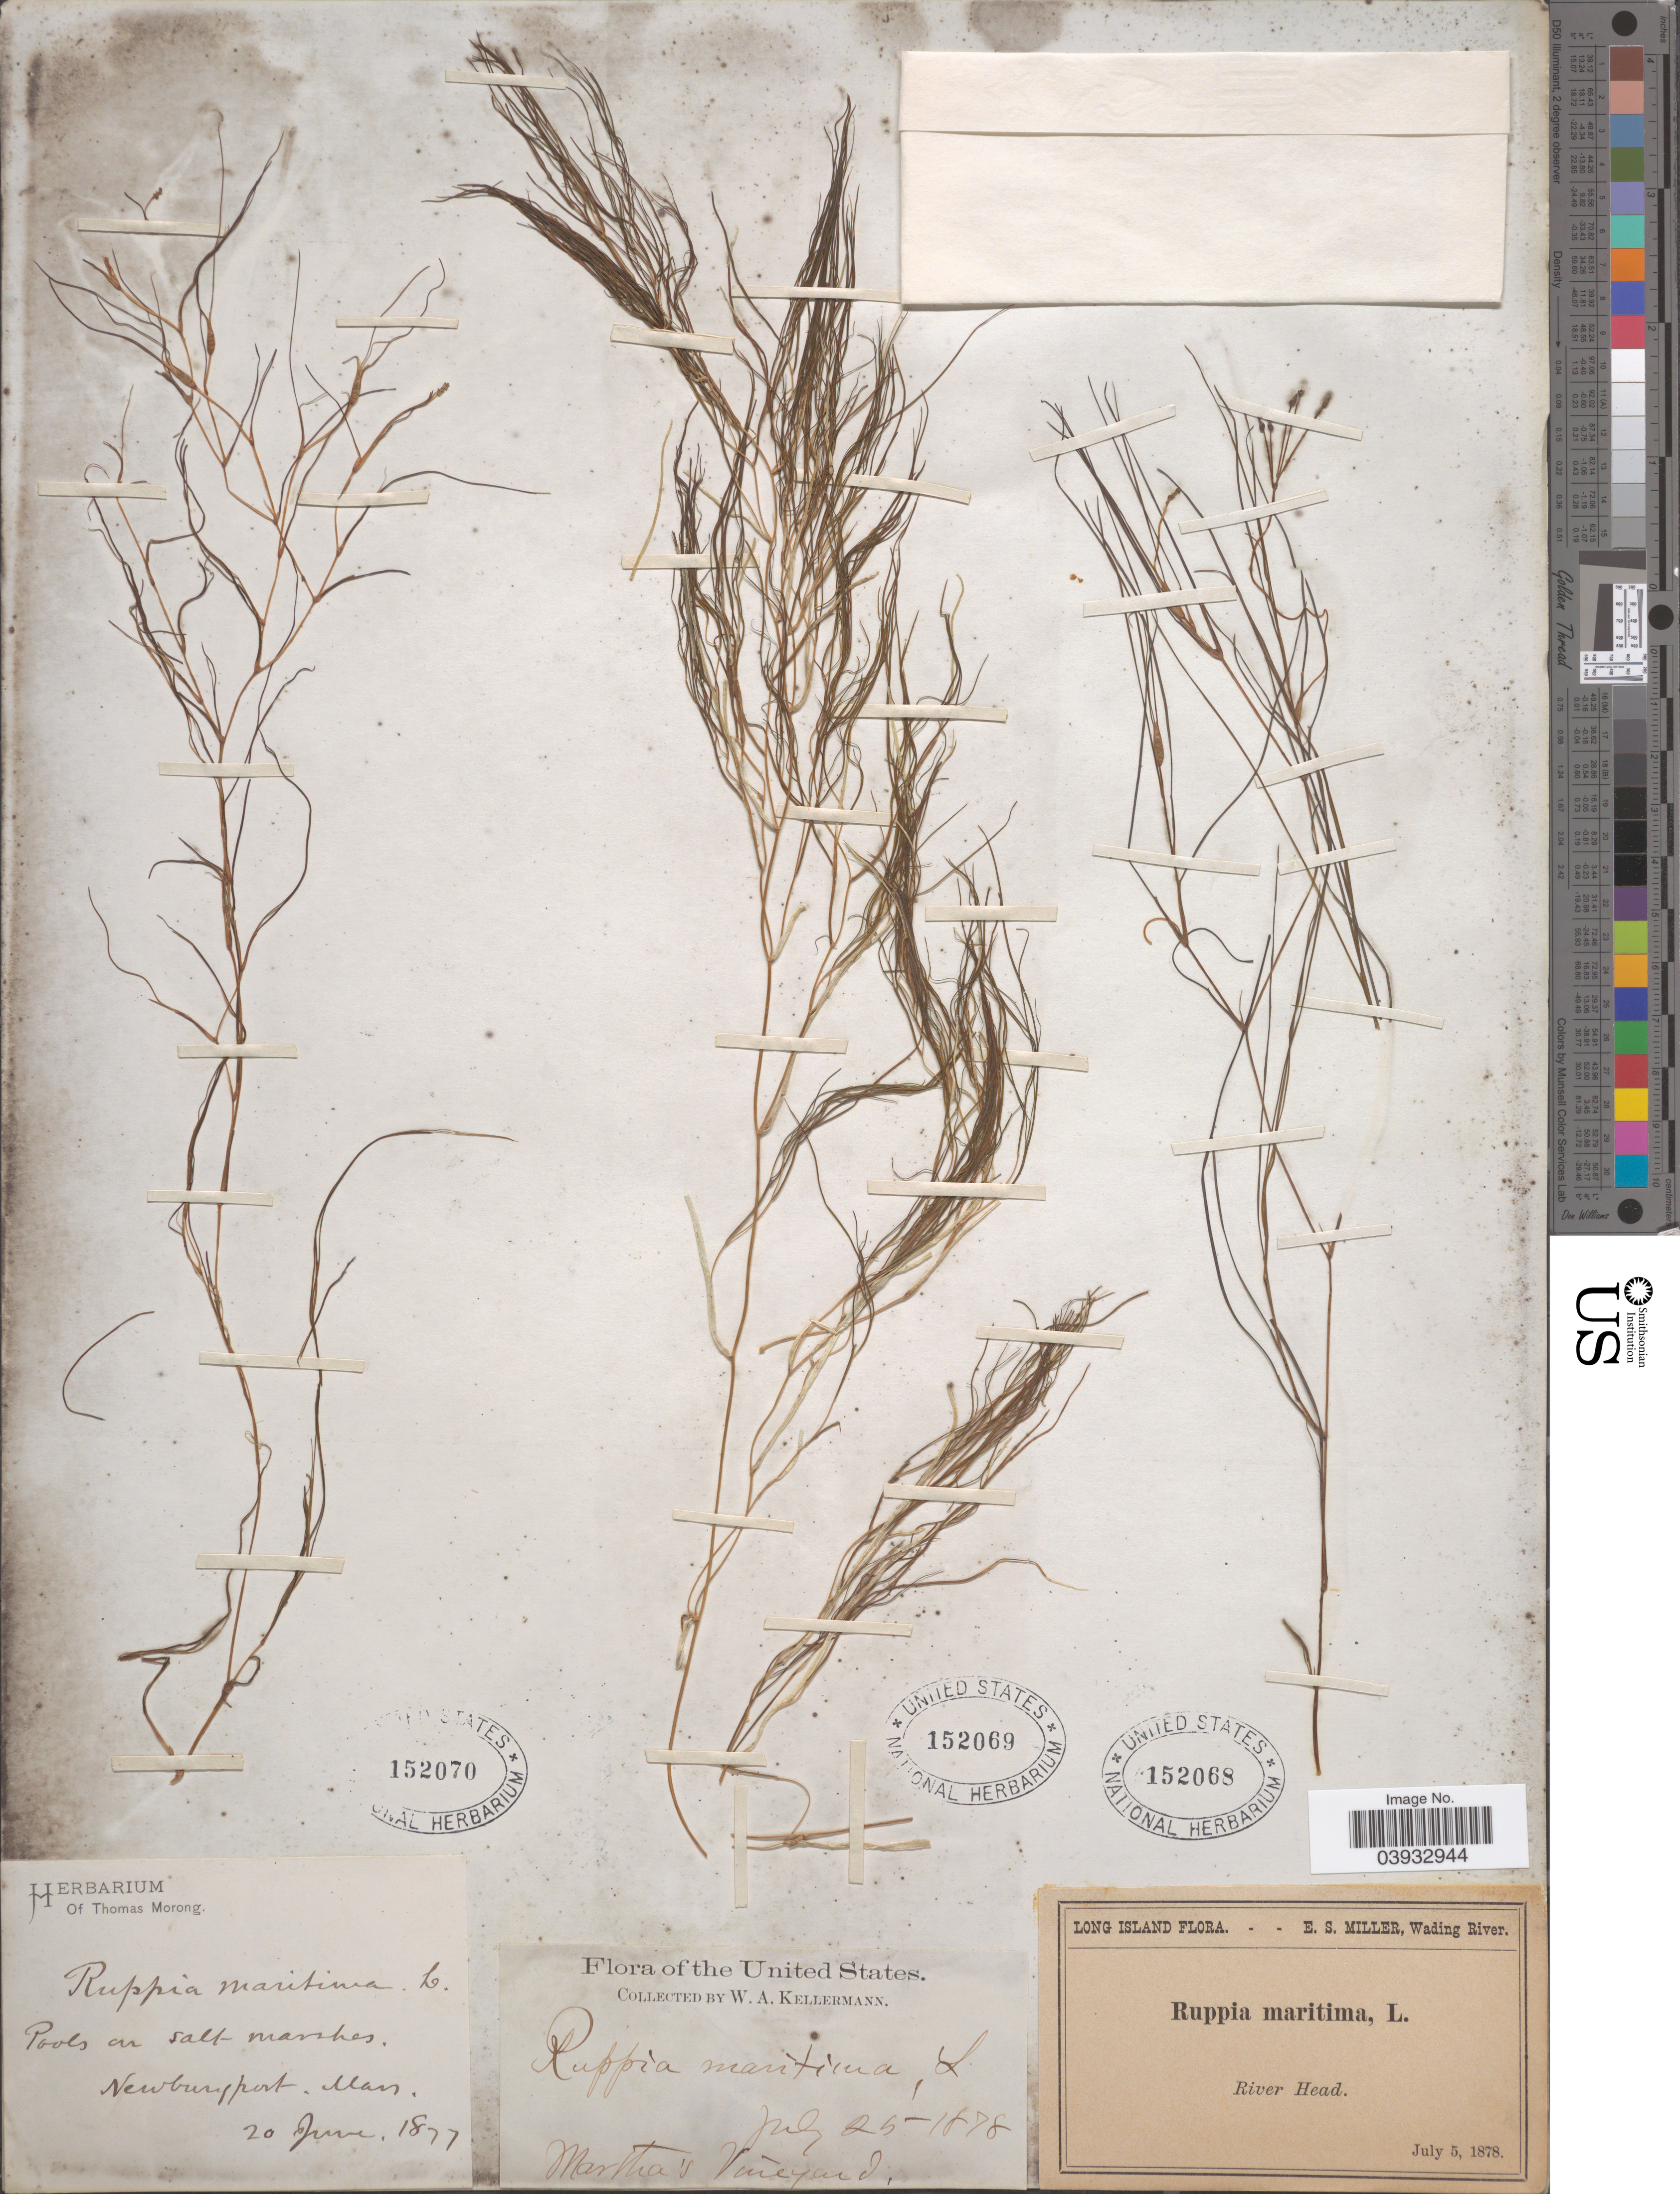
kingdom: Plantae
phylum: Tracheophyta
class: Liliopsida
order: Alismatales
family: Ruppiaceae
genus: Ruppia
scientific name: Ruppia maritima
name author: L.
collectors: ex Herb. T. Morong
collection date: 1877-06-20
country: United States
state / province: Massachusetts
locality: Newburyport.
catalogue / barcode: US 152070